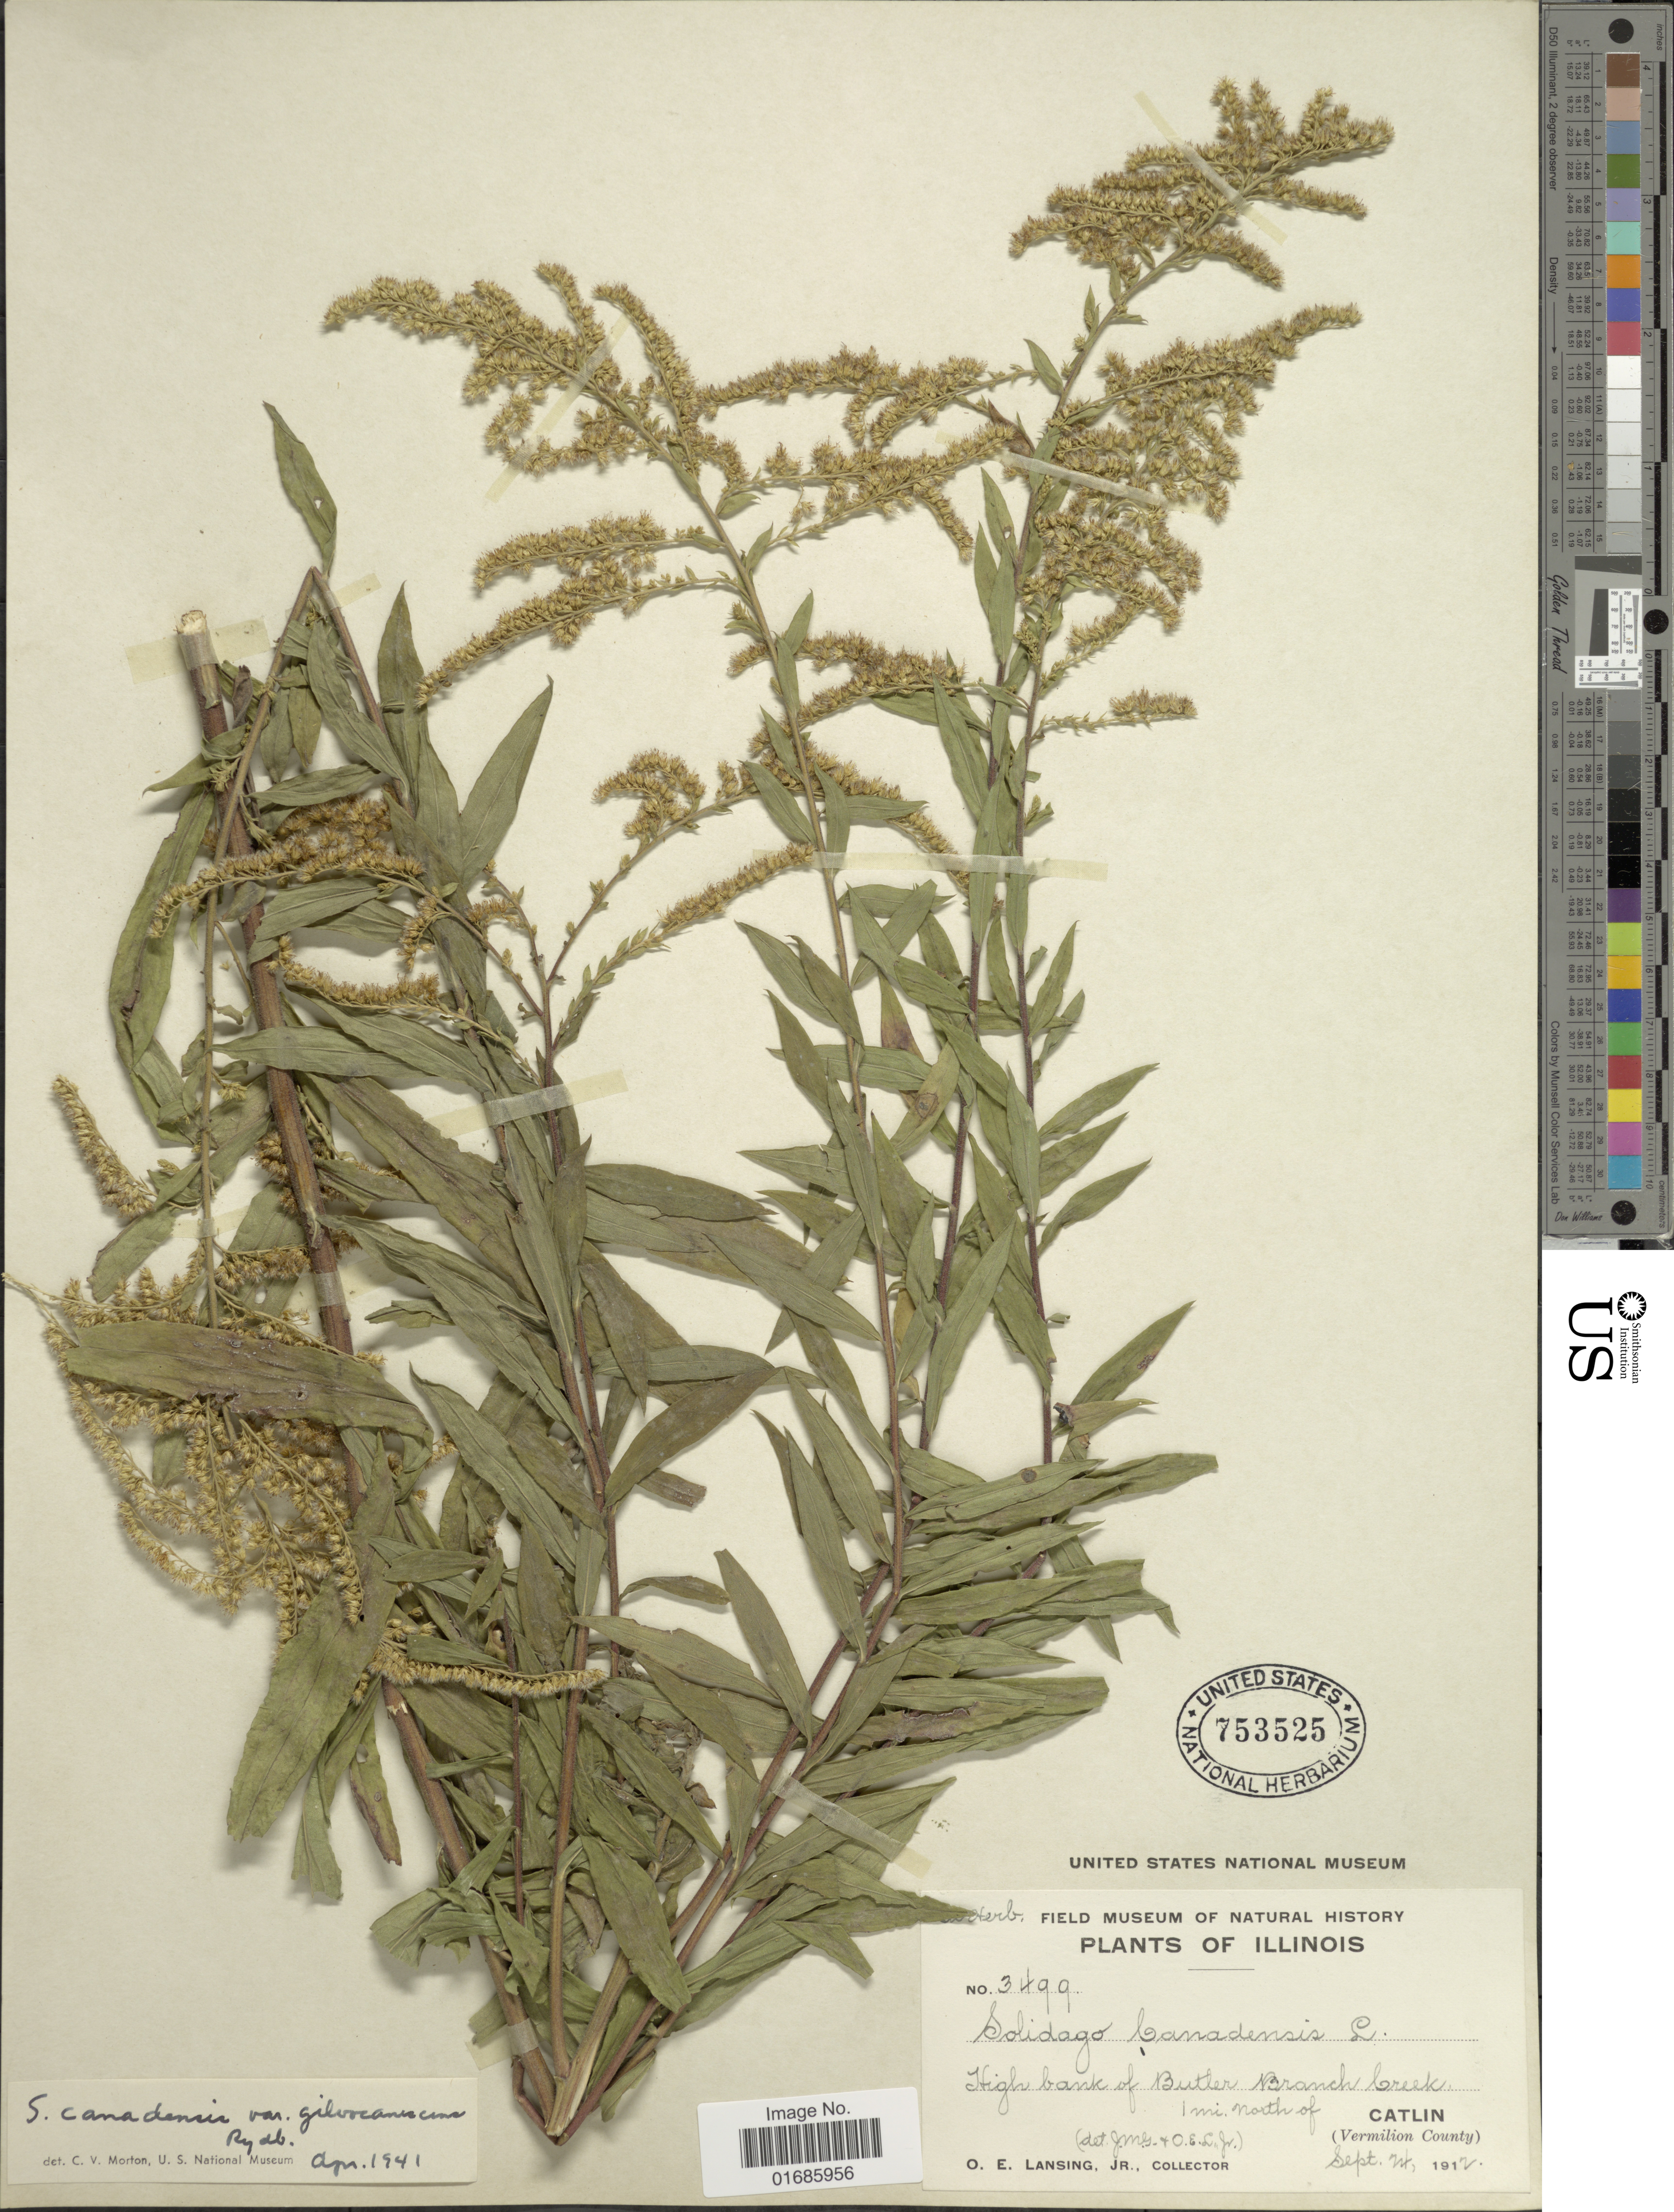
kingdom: Plantae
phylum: Tracheophyta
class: Magnoliopsida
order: Asterales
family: Asteraceae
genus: Solidago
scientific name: Solidago canadensis var. scabra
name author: (Muhl. ex Willd.) Torr. & A. Gray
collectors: O. Lansing Jr.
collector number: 3499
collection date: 1912-09-24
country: United States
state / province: Illinois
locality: High bank of Butler Branch Creek, 1 mi. North of Catlin (Vermilion County)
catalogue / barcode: US 753525